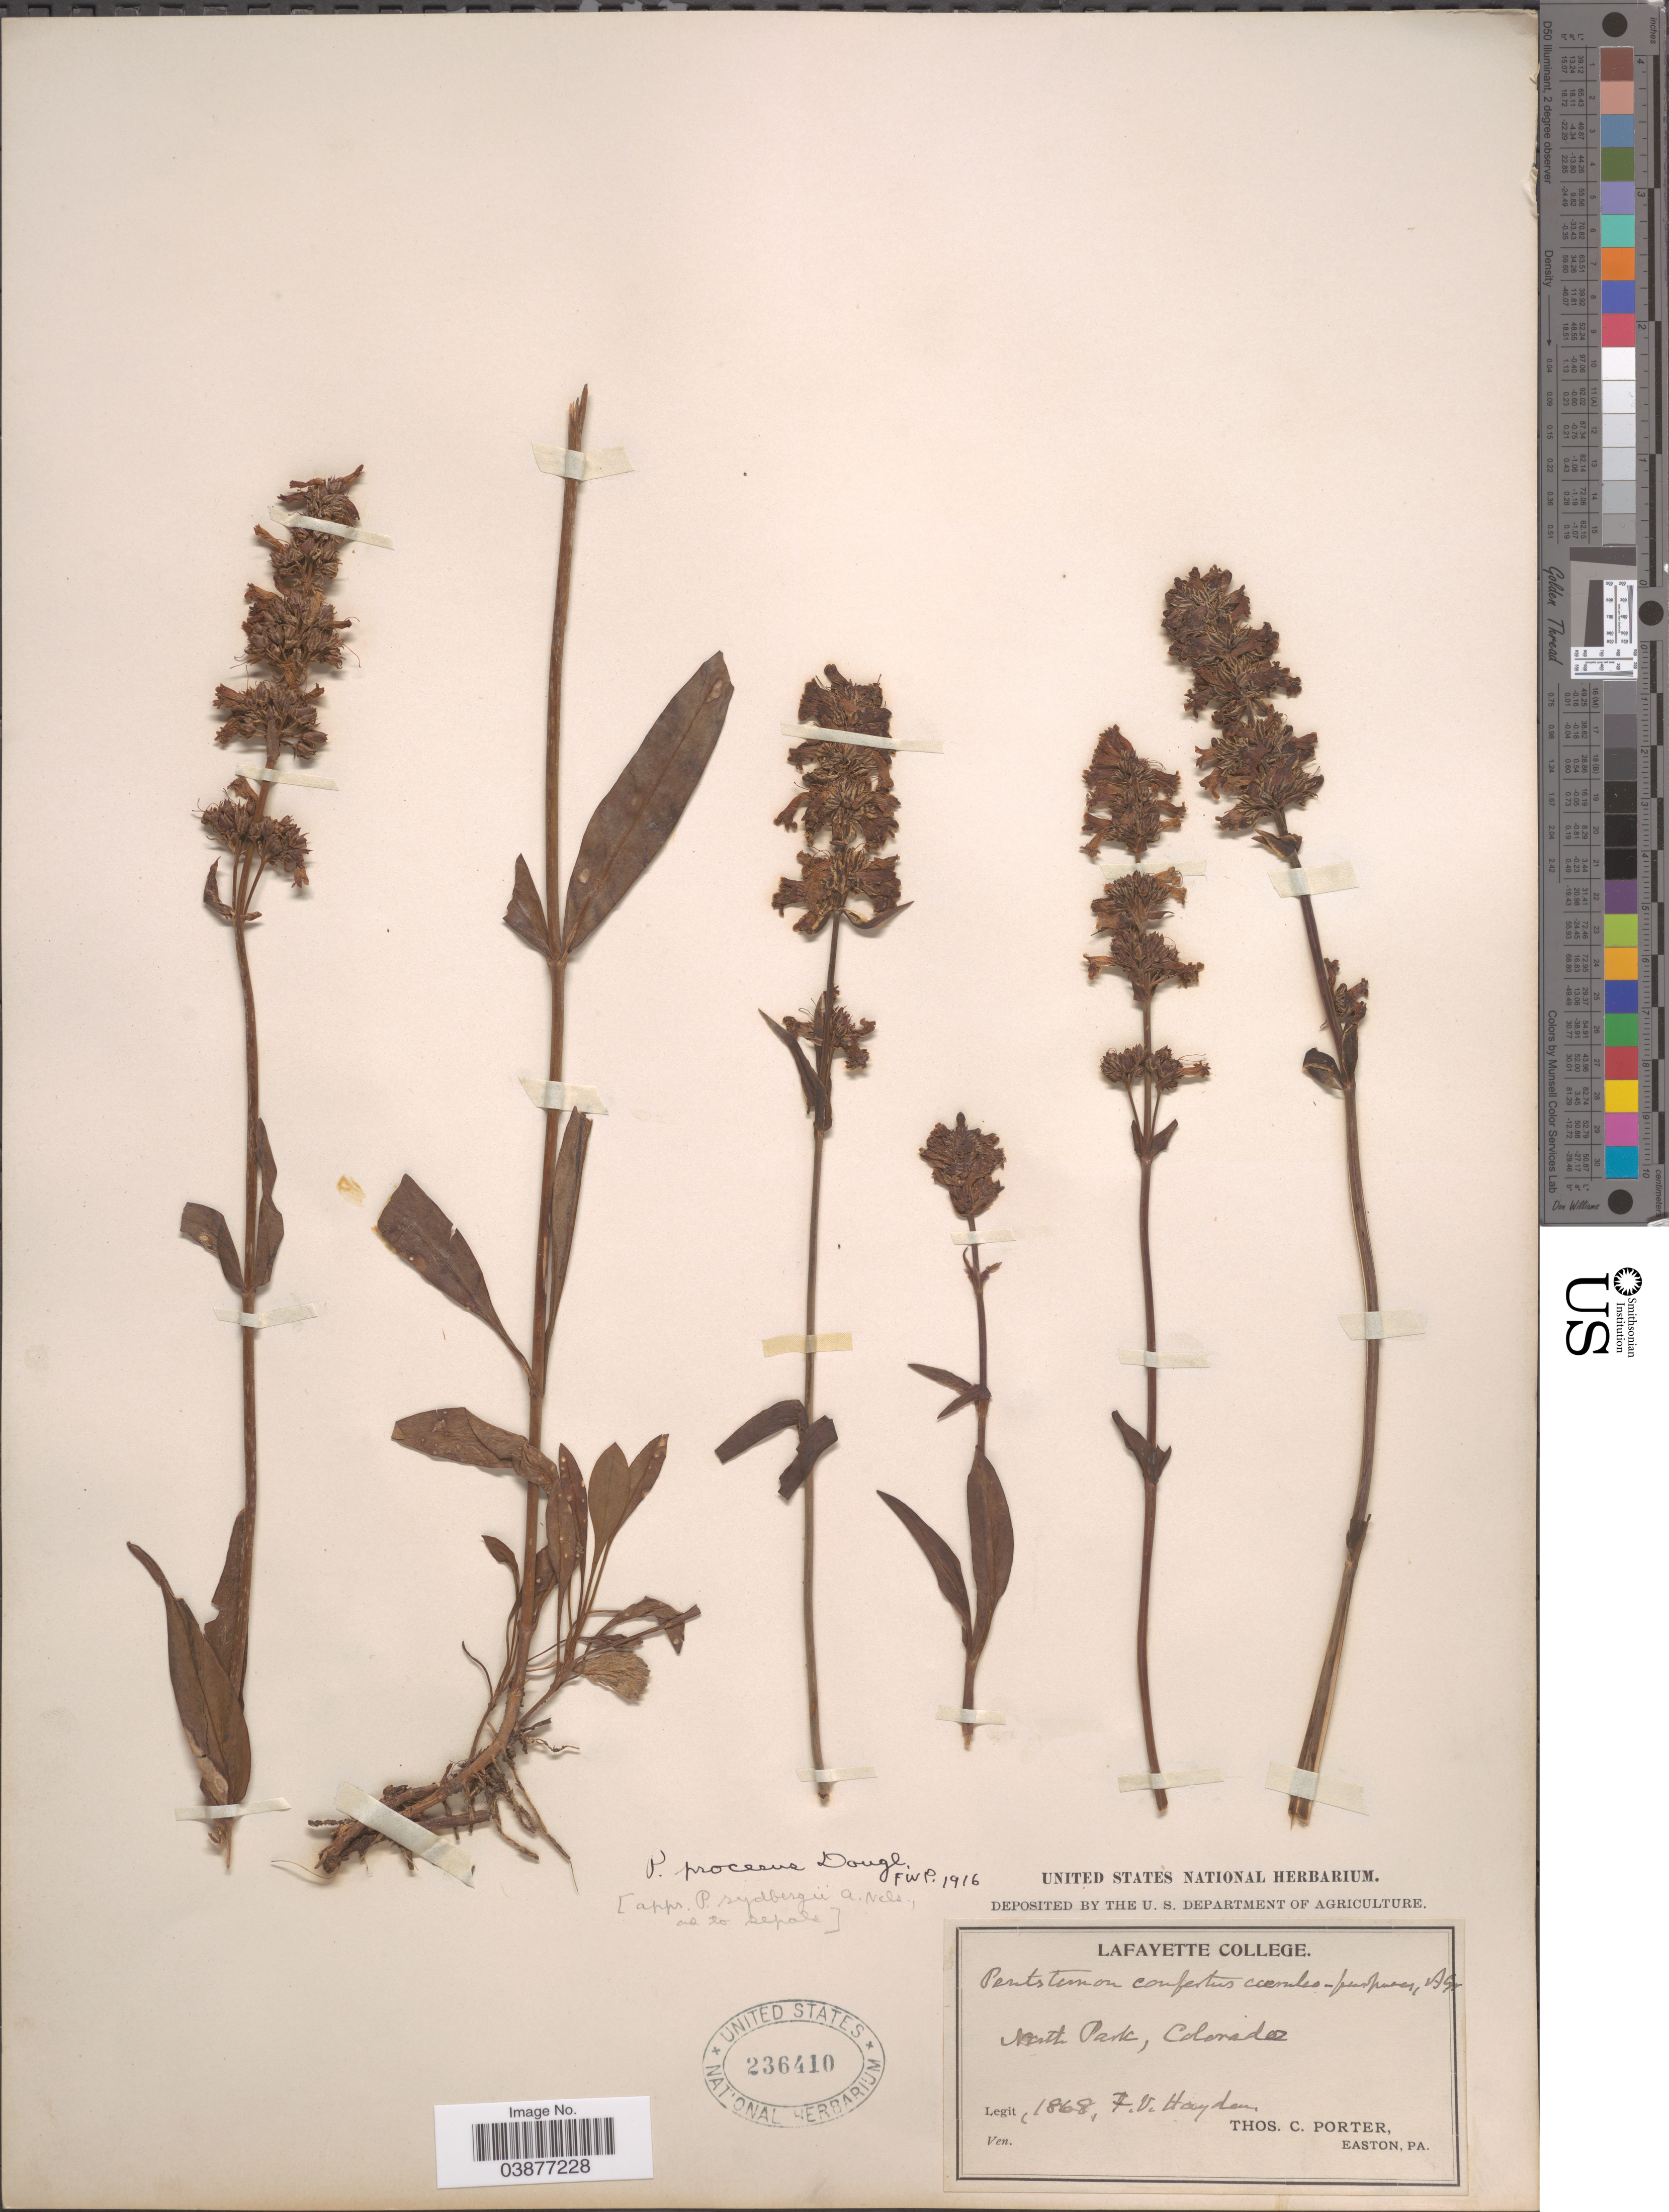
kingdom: Plantae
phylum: Tracheophyta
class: Magnoliopsida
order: Lamiales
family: Plantaginaceae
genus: Penstemon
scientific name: Penstemon procerus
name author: Douglas ex Graham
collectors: F. Hayden & T. Porter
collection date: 1868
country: United States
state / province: Colorado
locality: North Park.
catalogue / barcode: US 236410